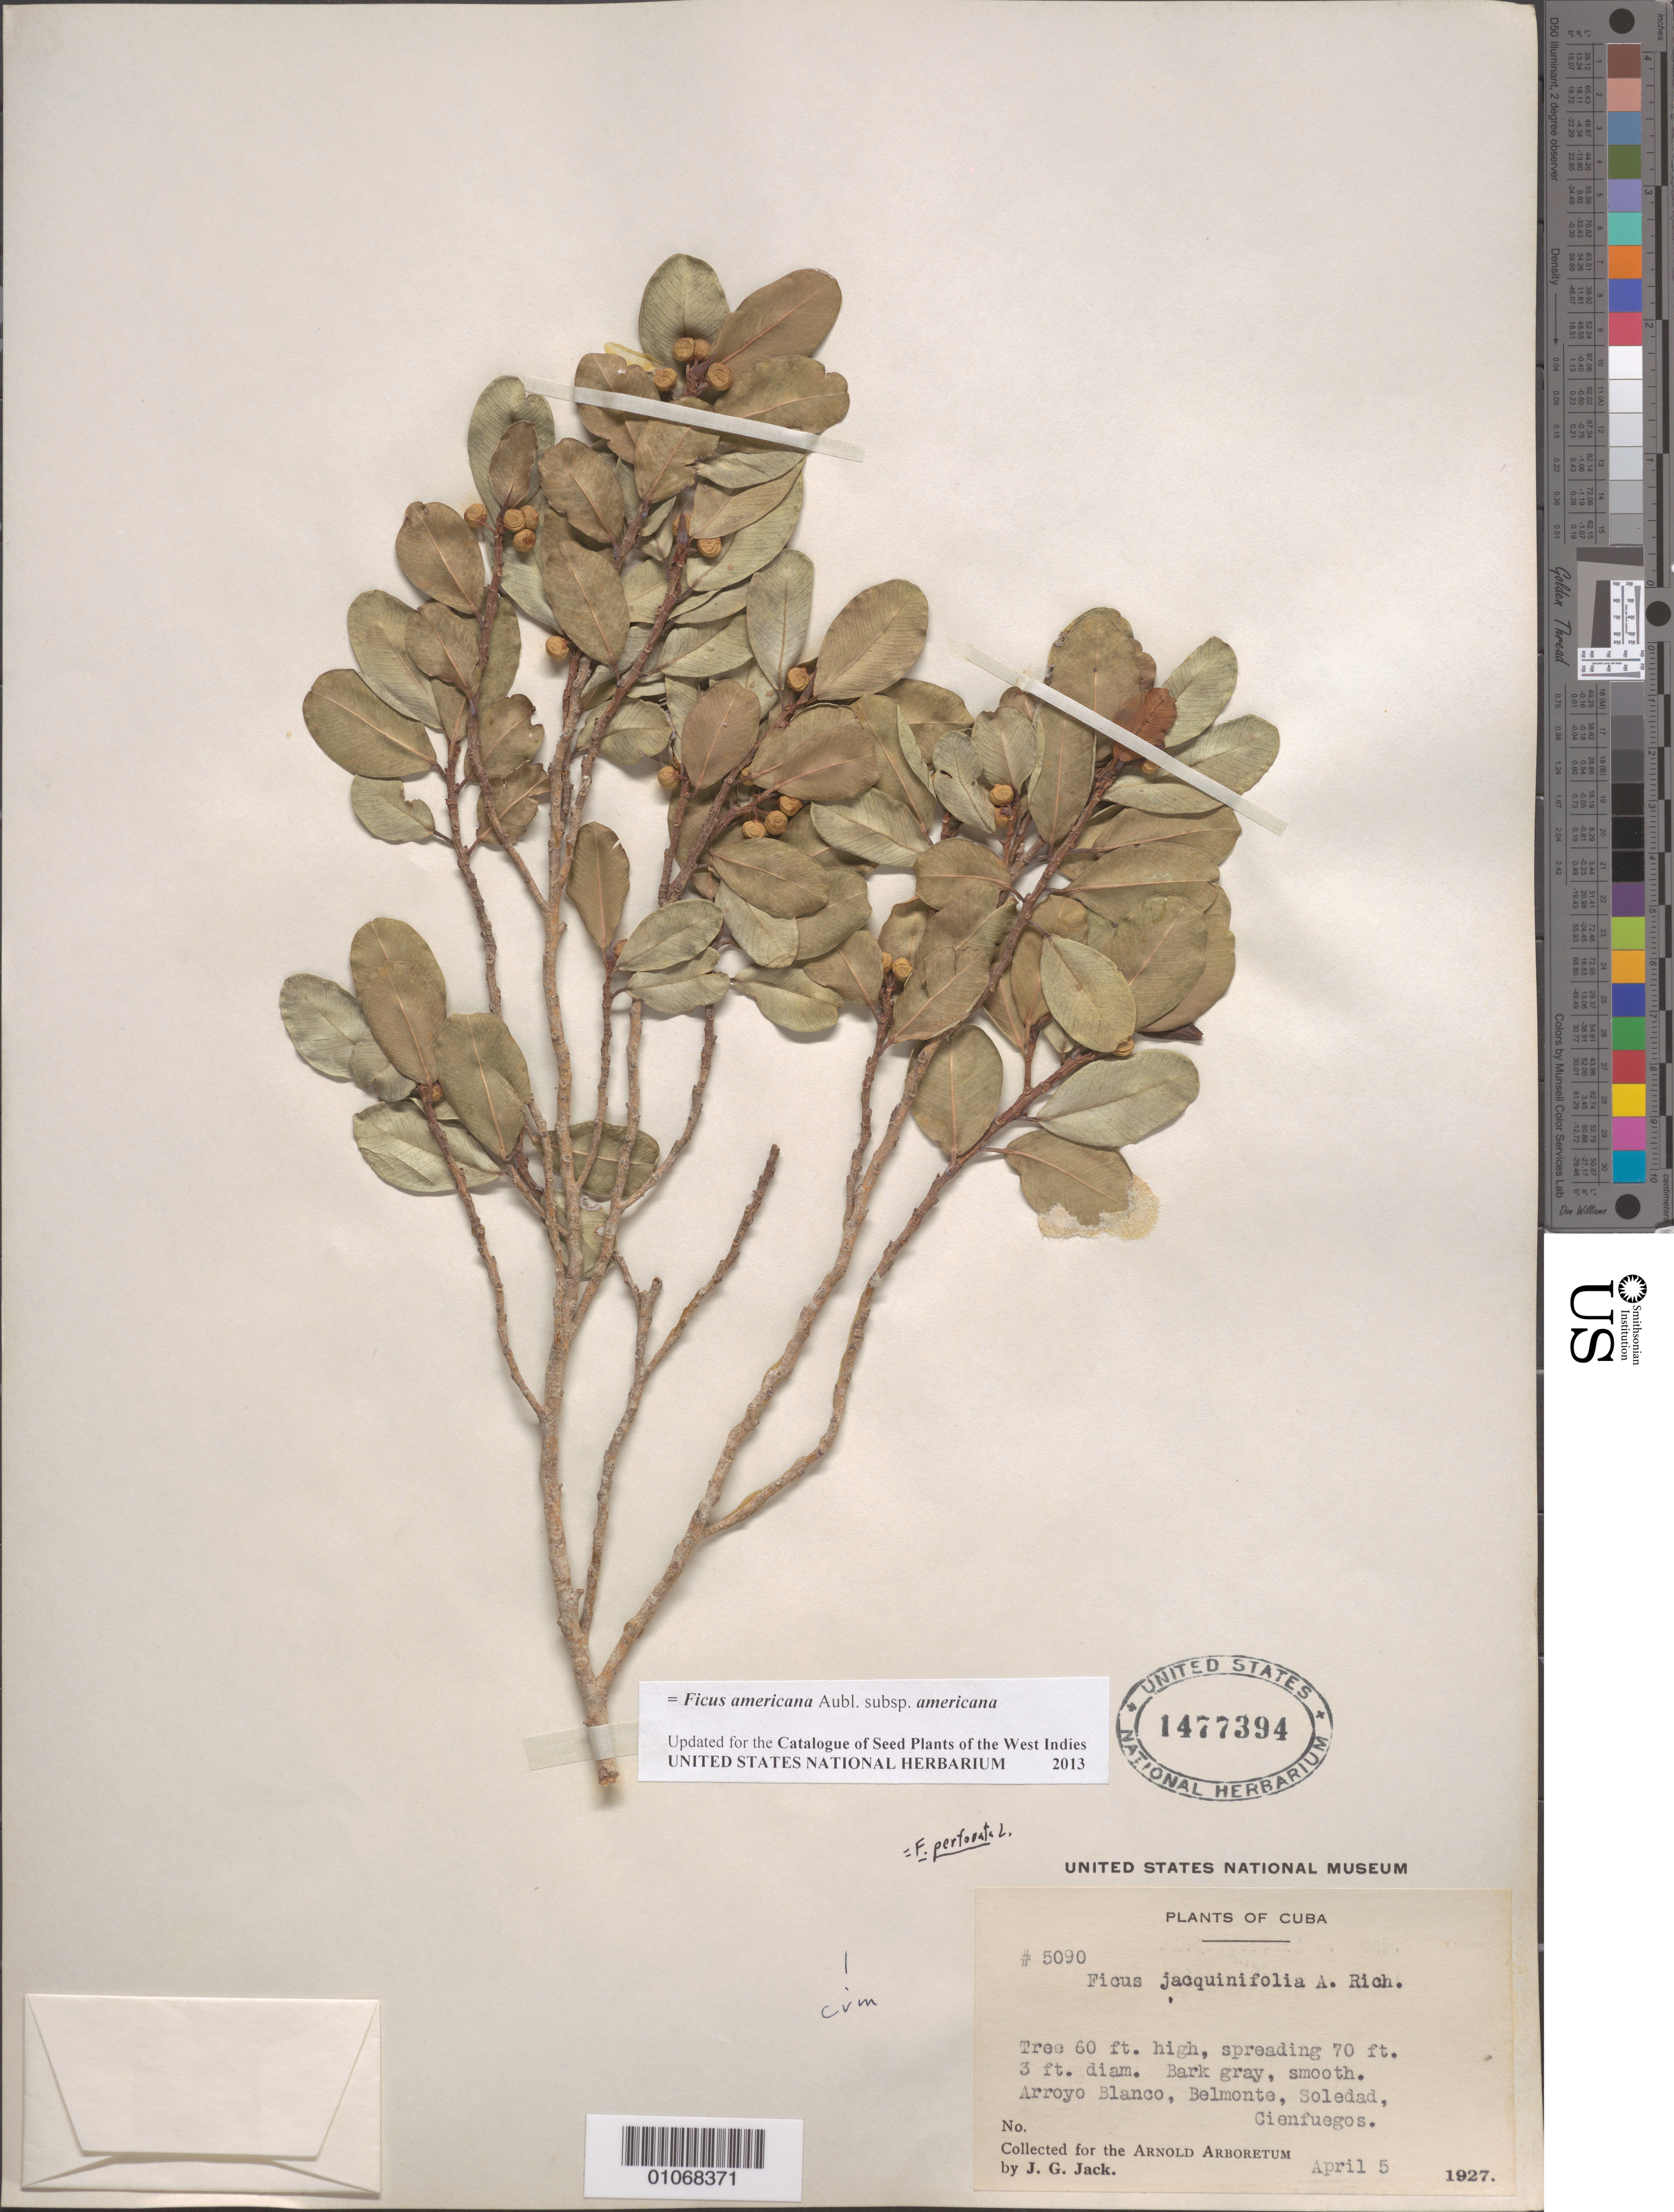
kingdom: Plantae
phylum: Tracheophyta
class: Magnoliopsida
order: Rosales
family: Moraceae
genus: Ficus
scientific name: Ficus perforata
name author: L.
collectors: J. G. Jack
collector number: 5090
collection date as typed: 05 Apr 1927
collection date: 1927-04-05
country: Cuba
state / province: Cienfuegos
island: Cuba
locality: Belmonte, Soledad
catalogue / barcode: US 1477394